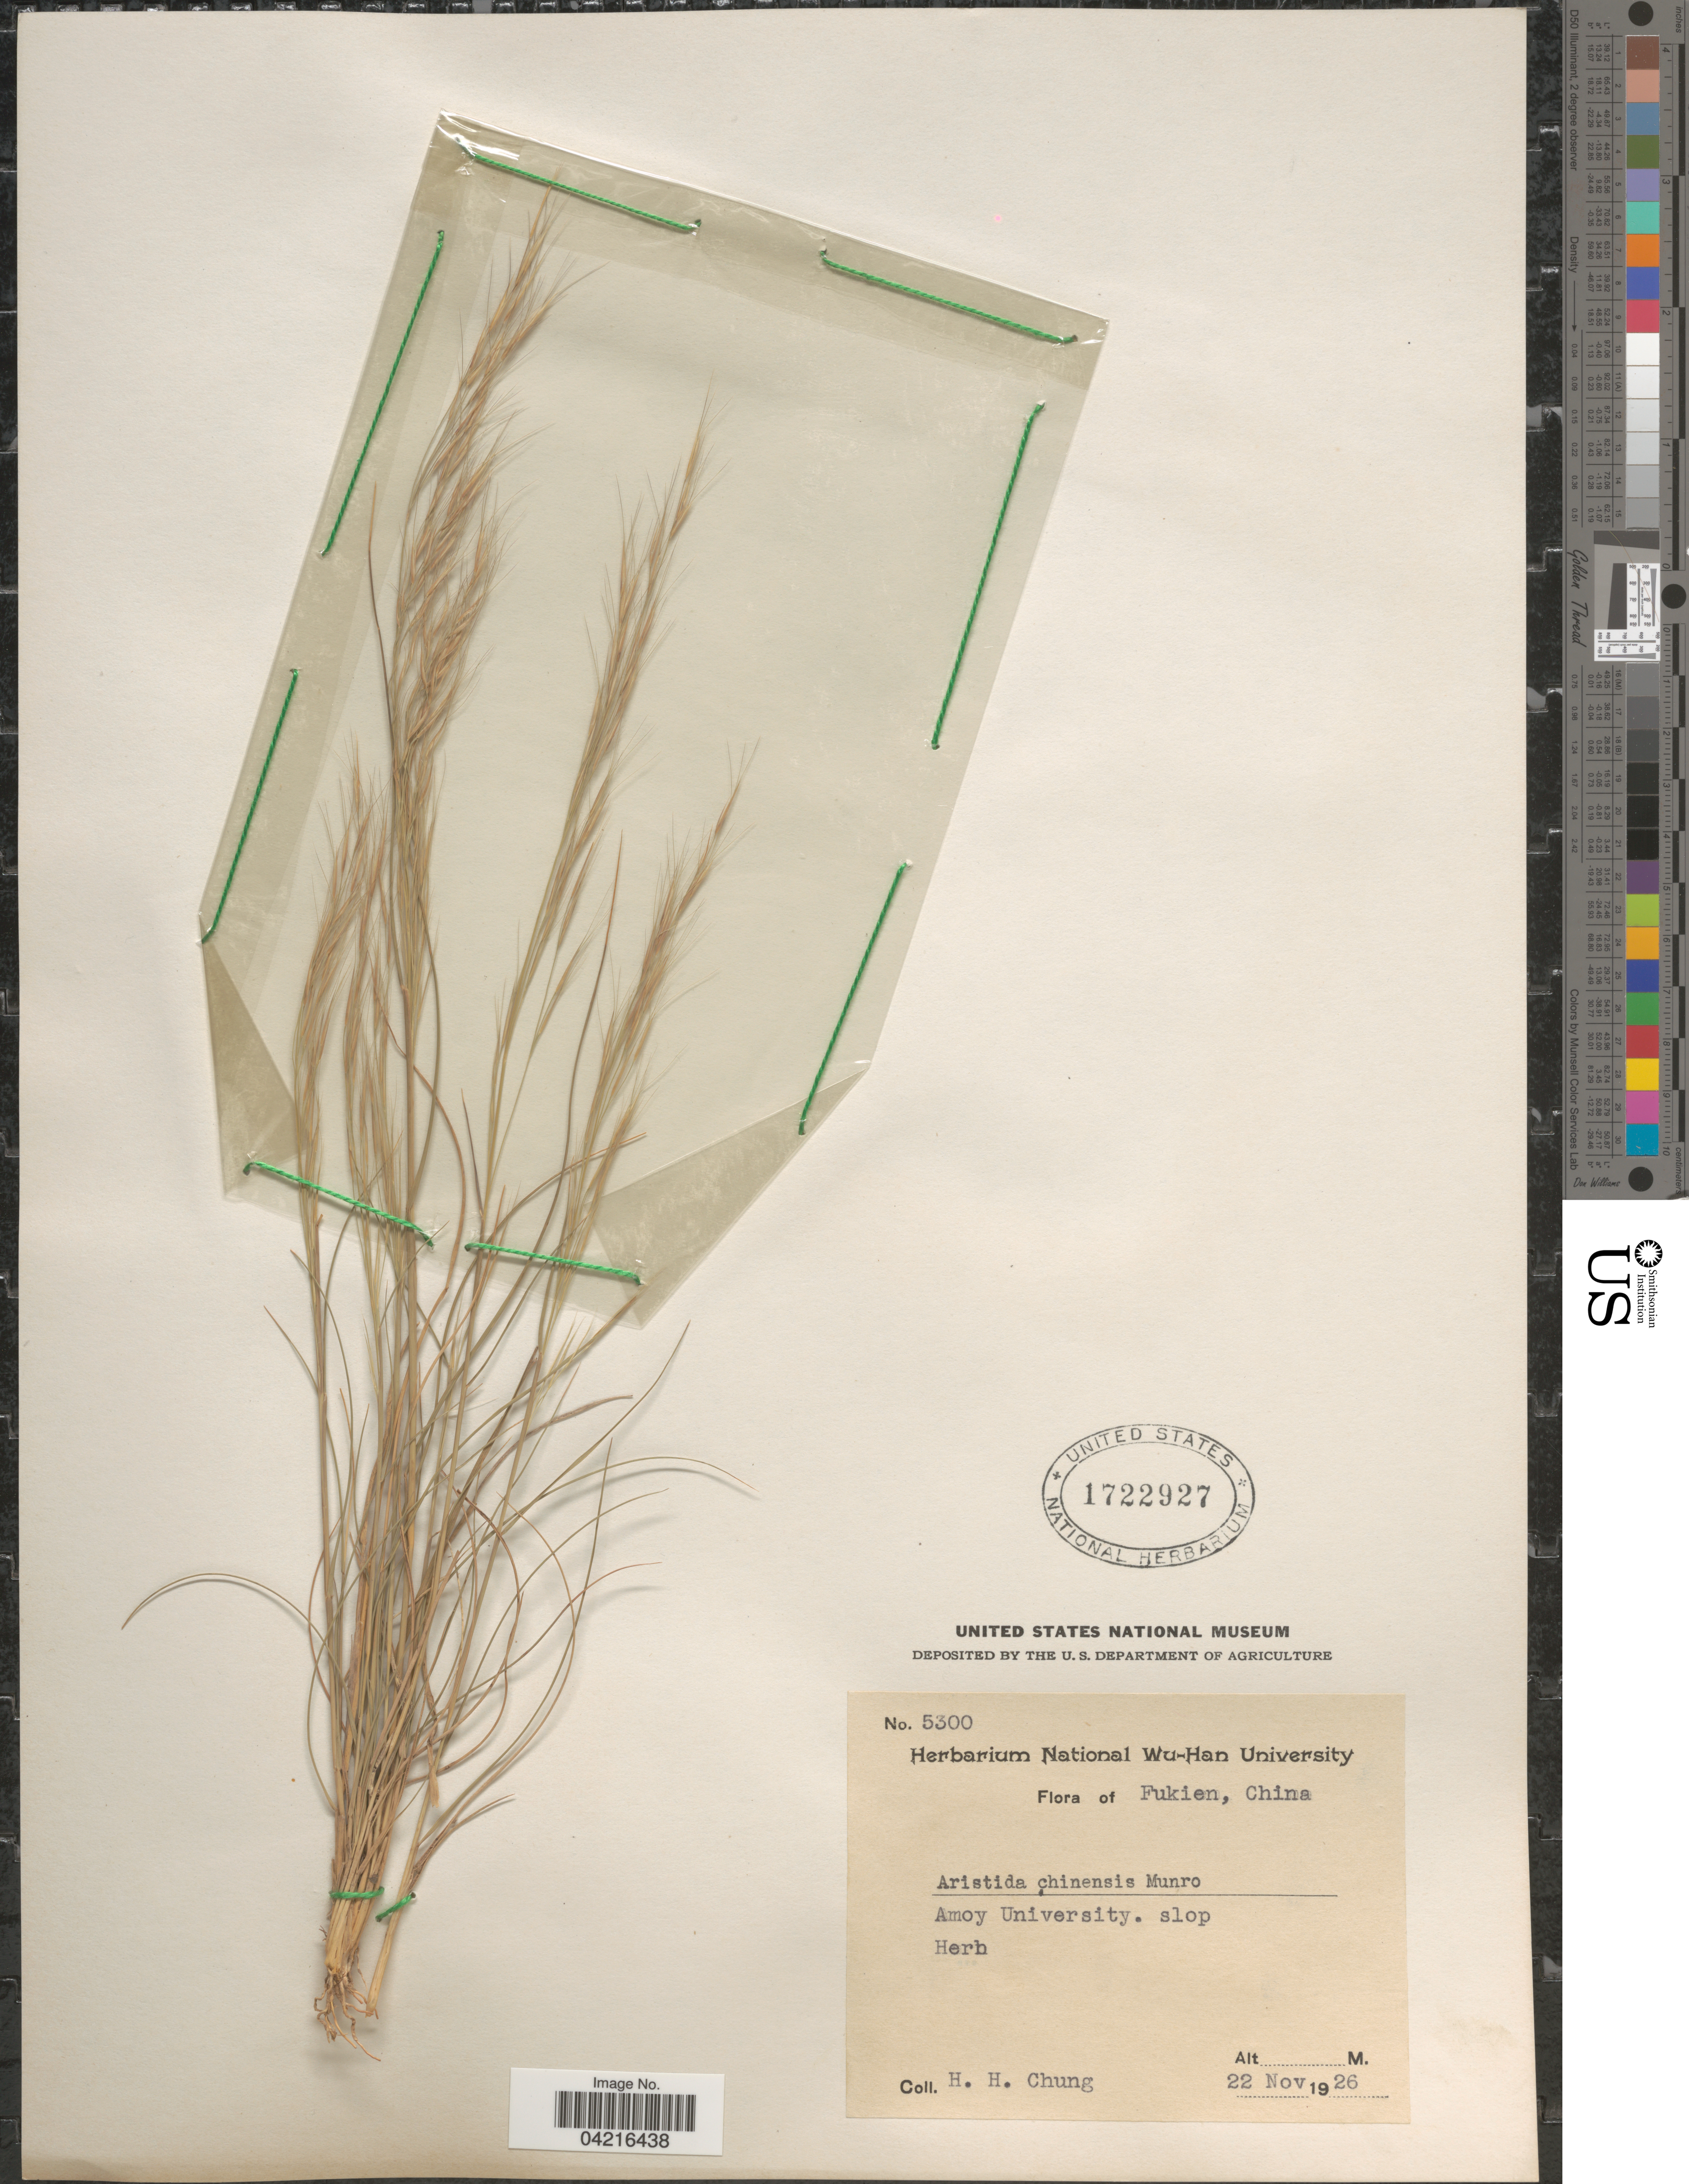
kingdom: Plantae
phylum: Tracheophyta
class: Liliopsida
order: Poales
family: Poaceae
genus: Aristida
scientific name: Aristida chinensis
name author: Munro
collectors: H. Chung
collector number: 5300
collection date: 1926-11-22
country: China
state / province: Fujian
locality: Fukien. Amoy University.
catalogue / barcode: US 1722927